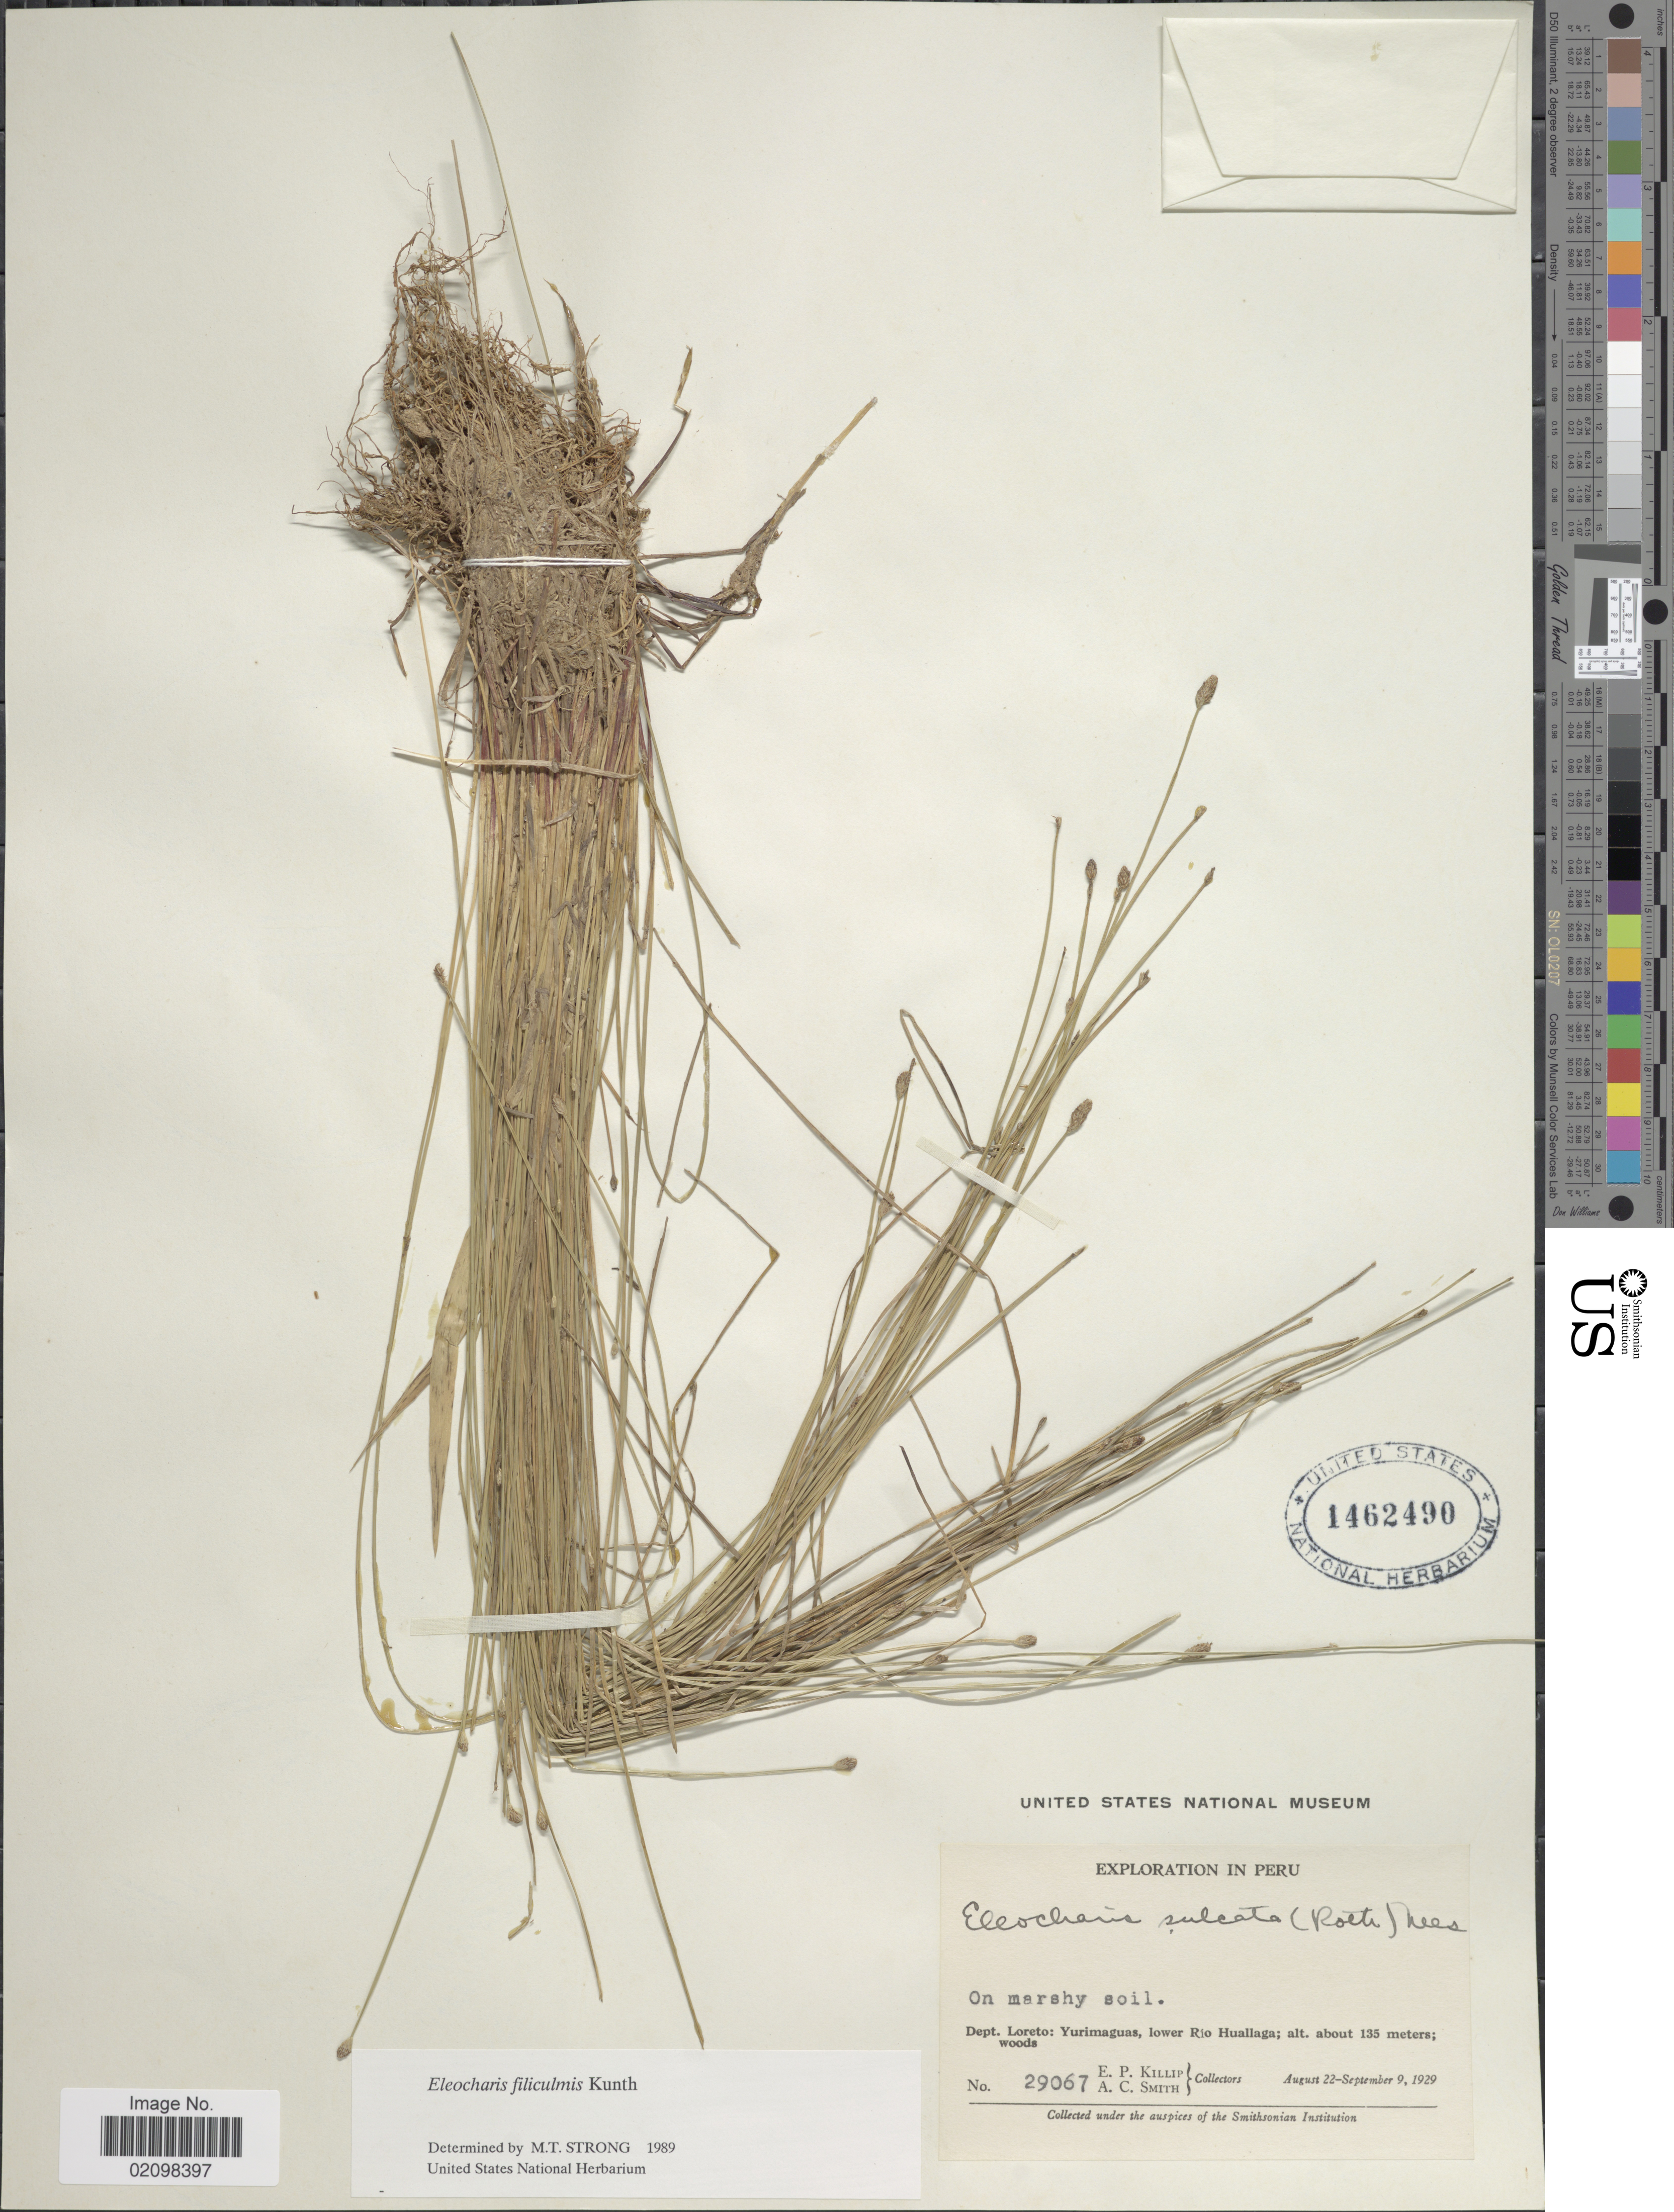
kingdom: Plantae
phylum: Tracheophyta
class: Liliopsida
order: Poales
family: Cyperaceae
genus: Eleocharis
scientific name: Eleocharis filiculmis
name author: Kunth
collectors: E. P. Killip & A. C. Smith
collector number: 29067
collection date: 1929-08-22/1929-09-09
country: Peru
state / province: Loreto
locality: Yurimaguas, lower Río Huallaga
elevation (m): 135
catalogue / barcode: US 1462490